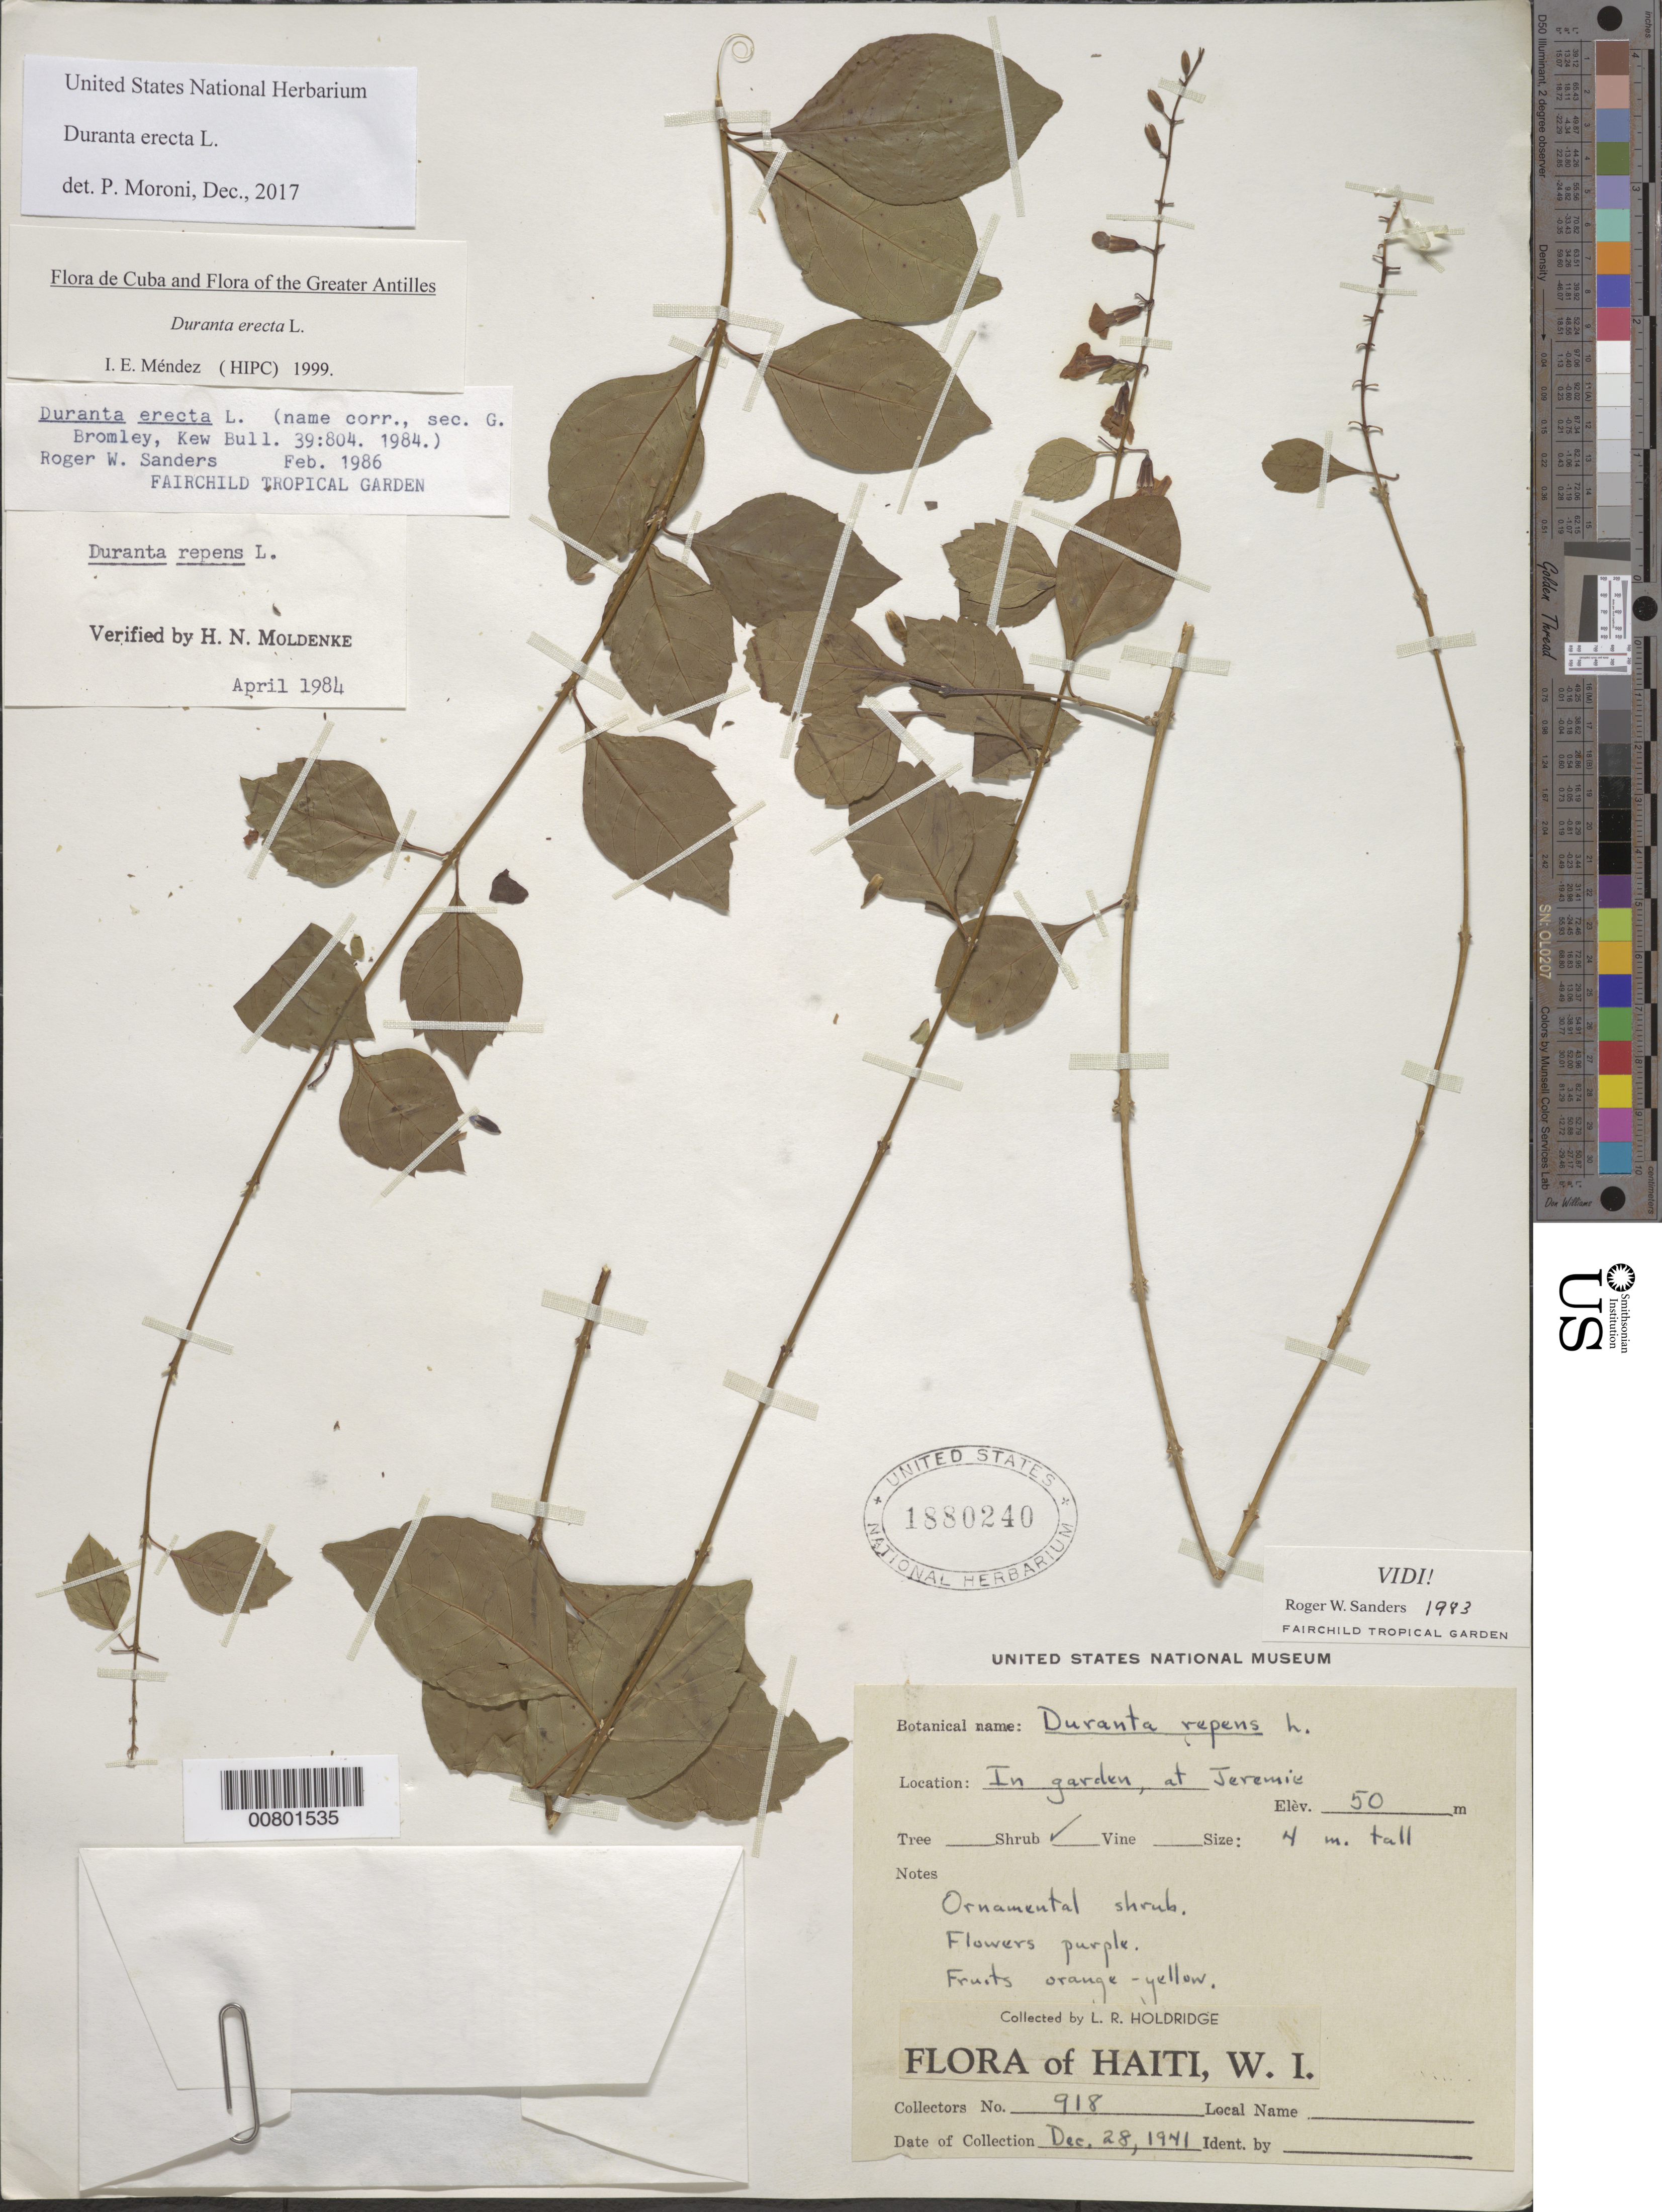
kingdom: Plantae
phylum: Tracheophyta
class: Magnoliopsida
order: Lamiales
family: Verbenaceae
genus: Duranta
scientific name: Duranta erecta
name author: L.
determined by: Méndez, Isidro E., (HIPC)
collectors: L. Holdridge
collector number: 918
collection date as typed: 28 Dec 1941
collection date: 1941-12-28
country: Haiti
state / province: Grand'Anse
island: Hispaniola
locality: Jérémie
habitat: In garden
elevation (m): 50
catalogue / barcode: US 1880240